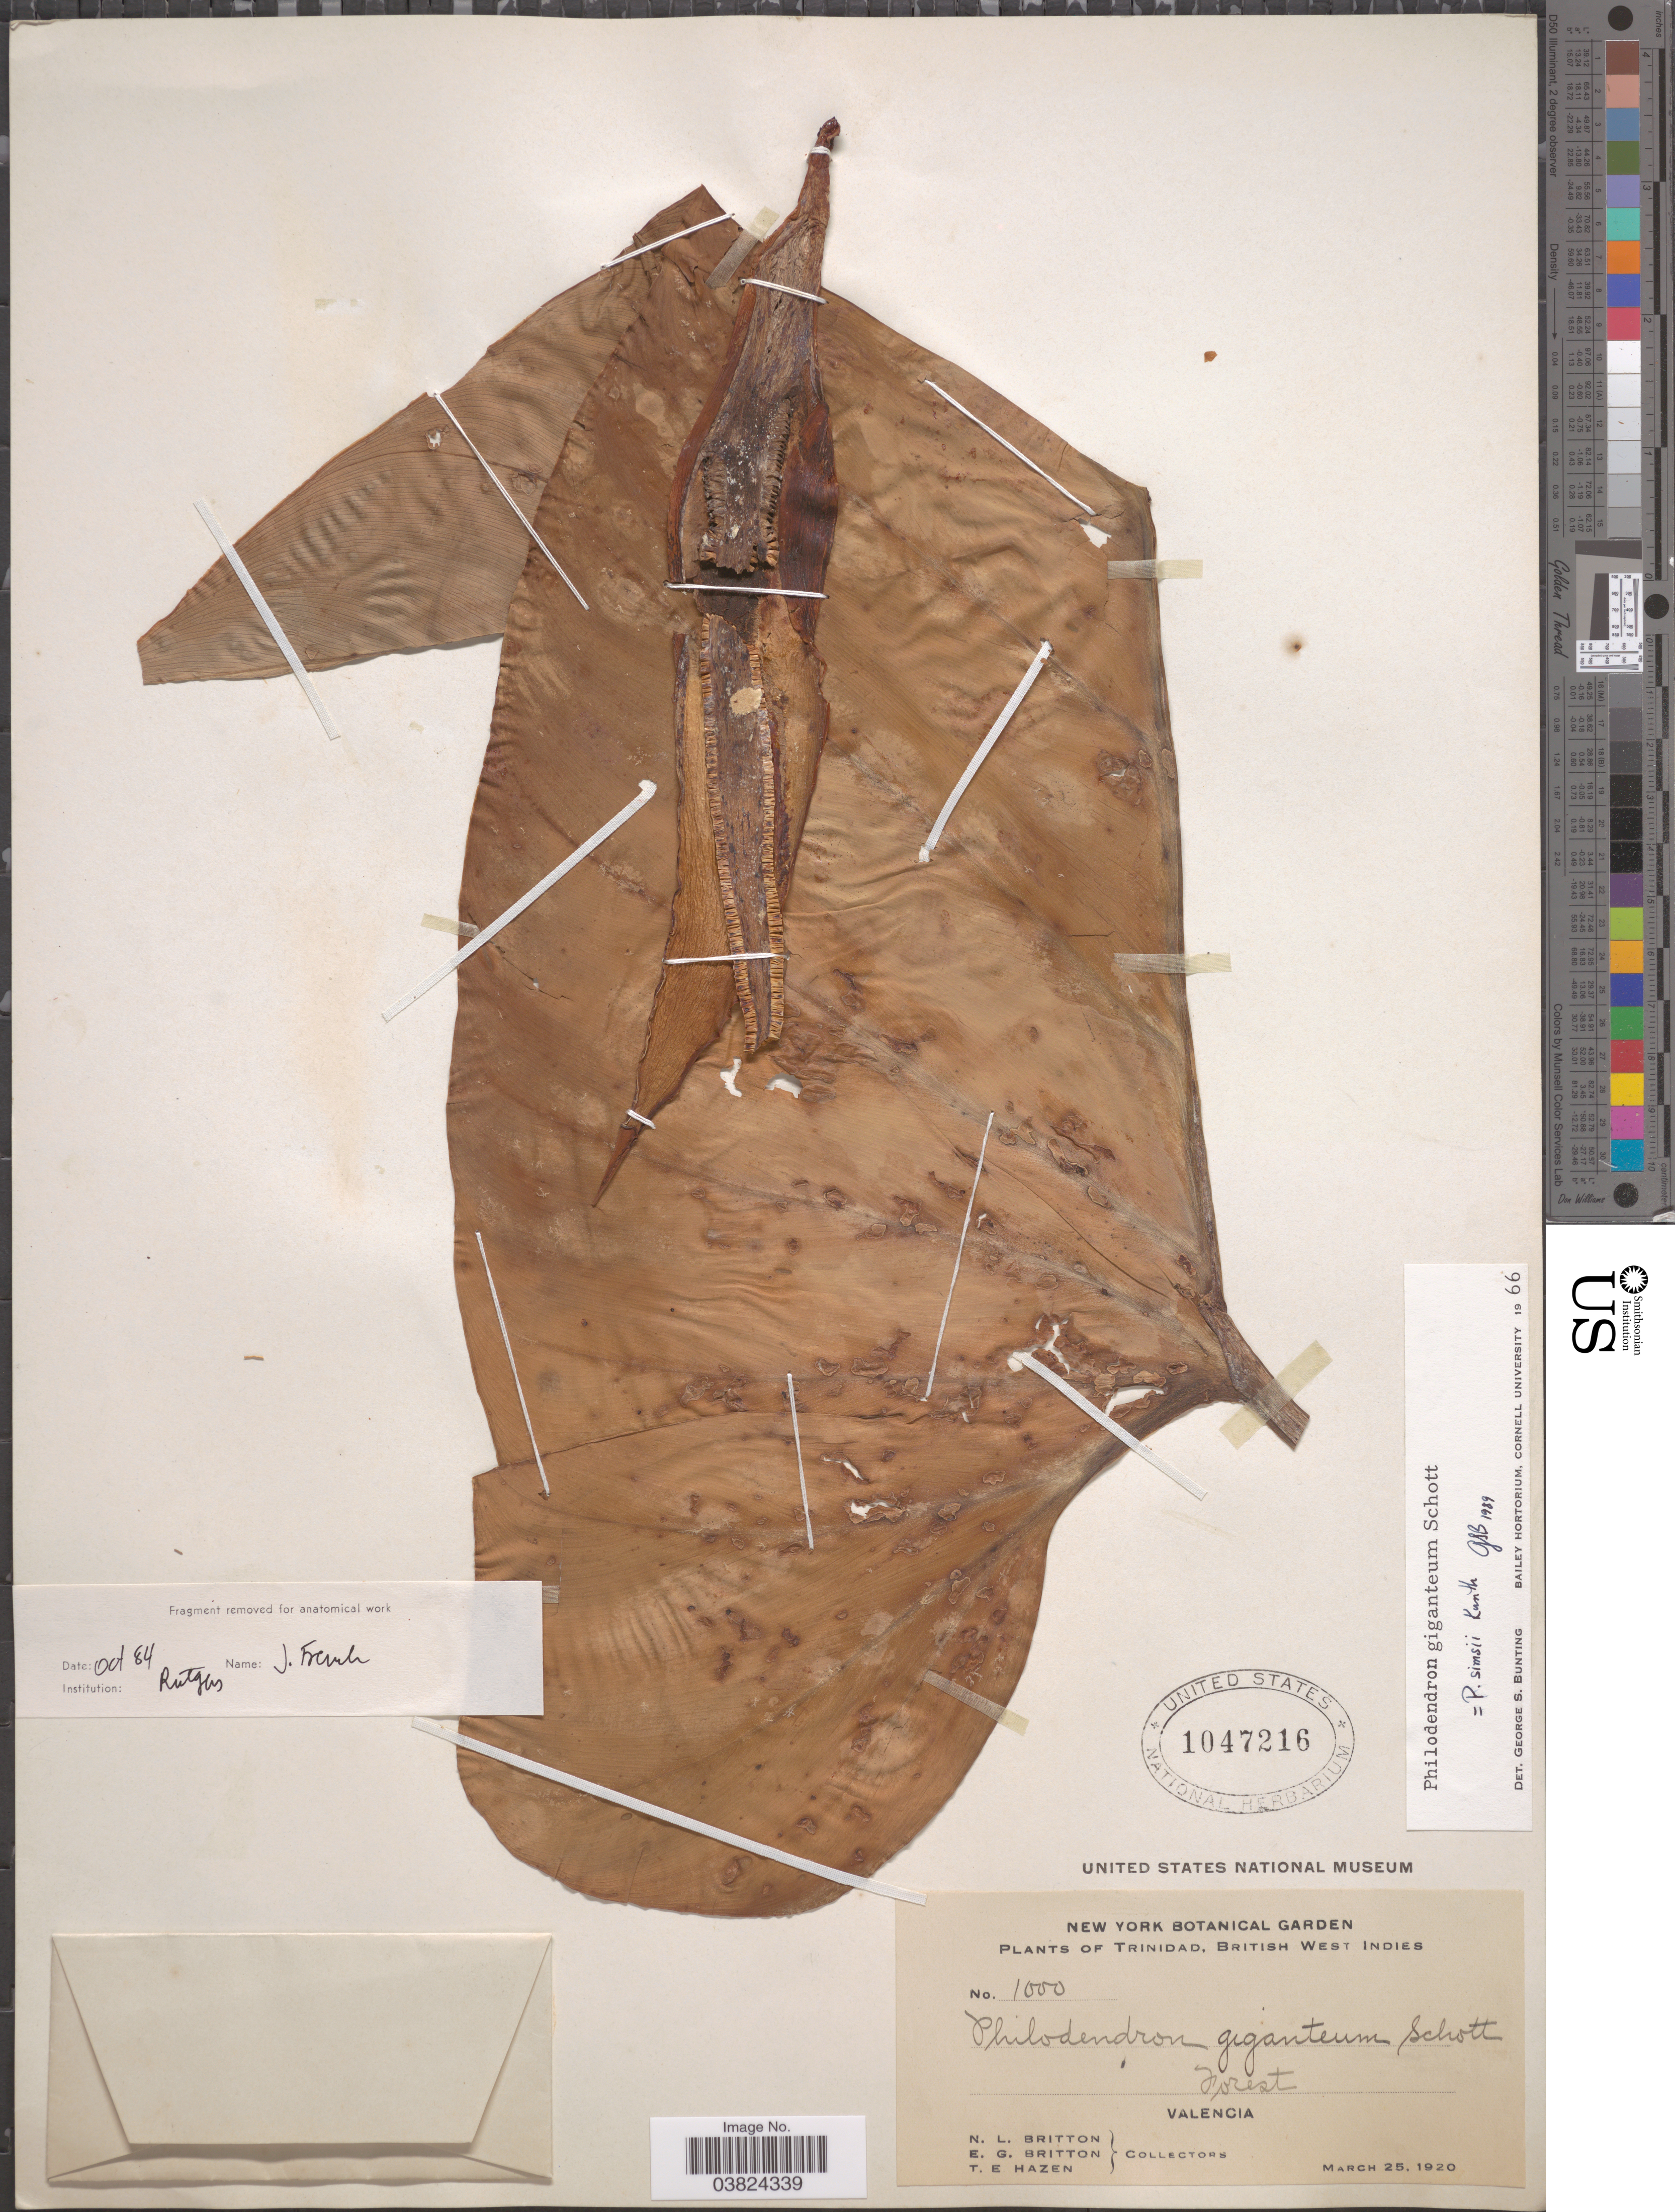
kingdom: Plantae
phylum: Tracheophyta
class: Liliopsida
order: Alismatales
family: Araceae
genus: Philodendron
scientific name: Philodendron simsii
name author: (Hook.) Sweet ex Kunth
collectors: N. Britton, E. G. Britton & T. E. Hazen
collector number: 1000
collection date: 1920-03-25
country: Trinidad and Tobago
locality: Trinidad, British West Indies. Valencia.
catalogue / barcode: US 1047216